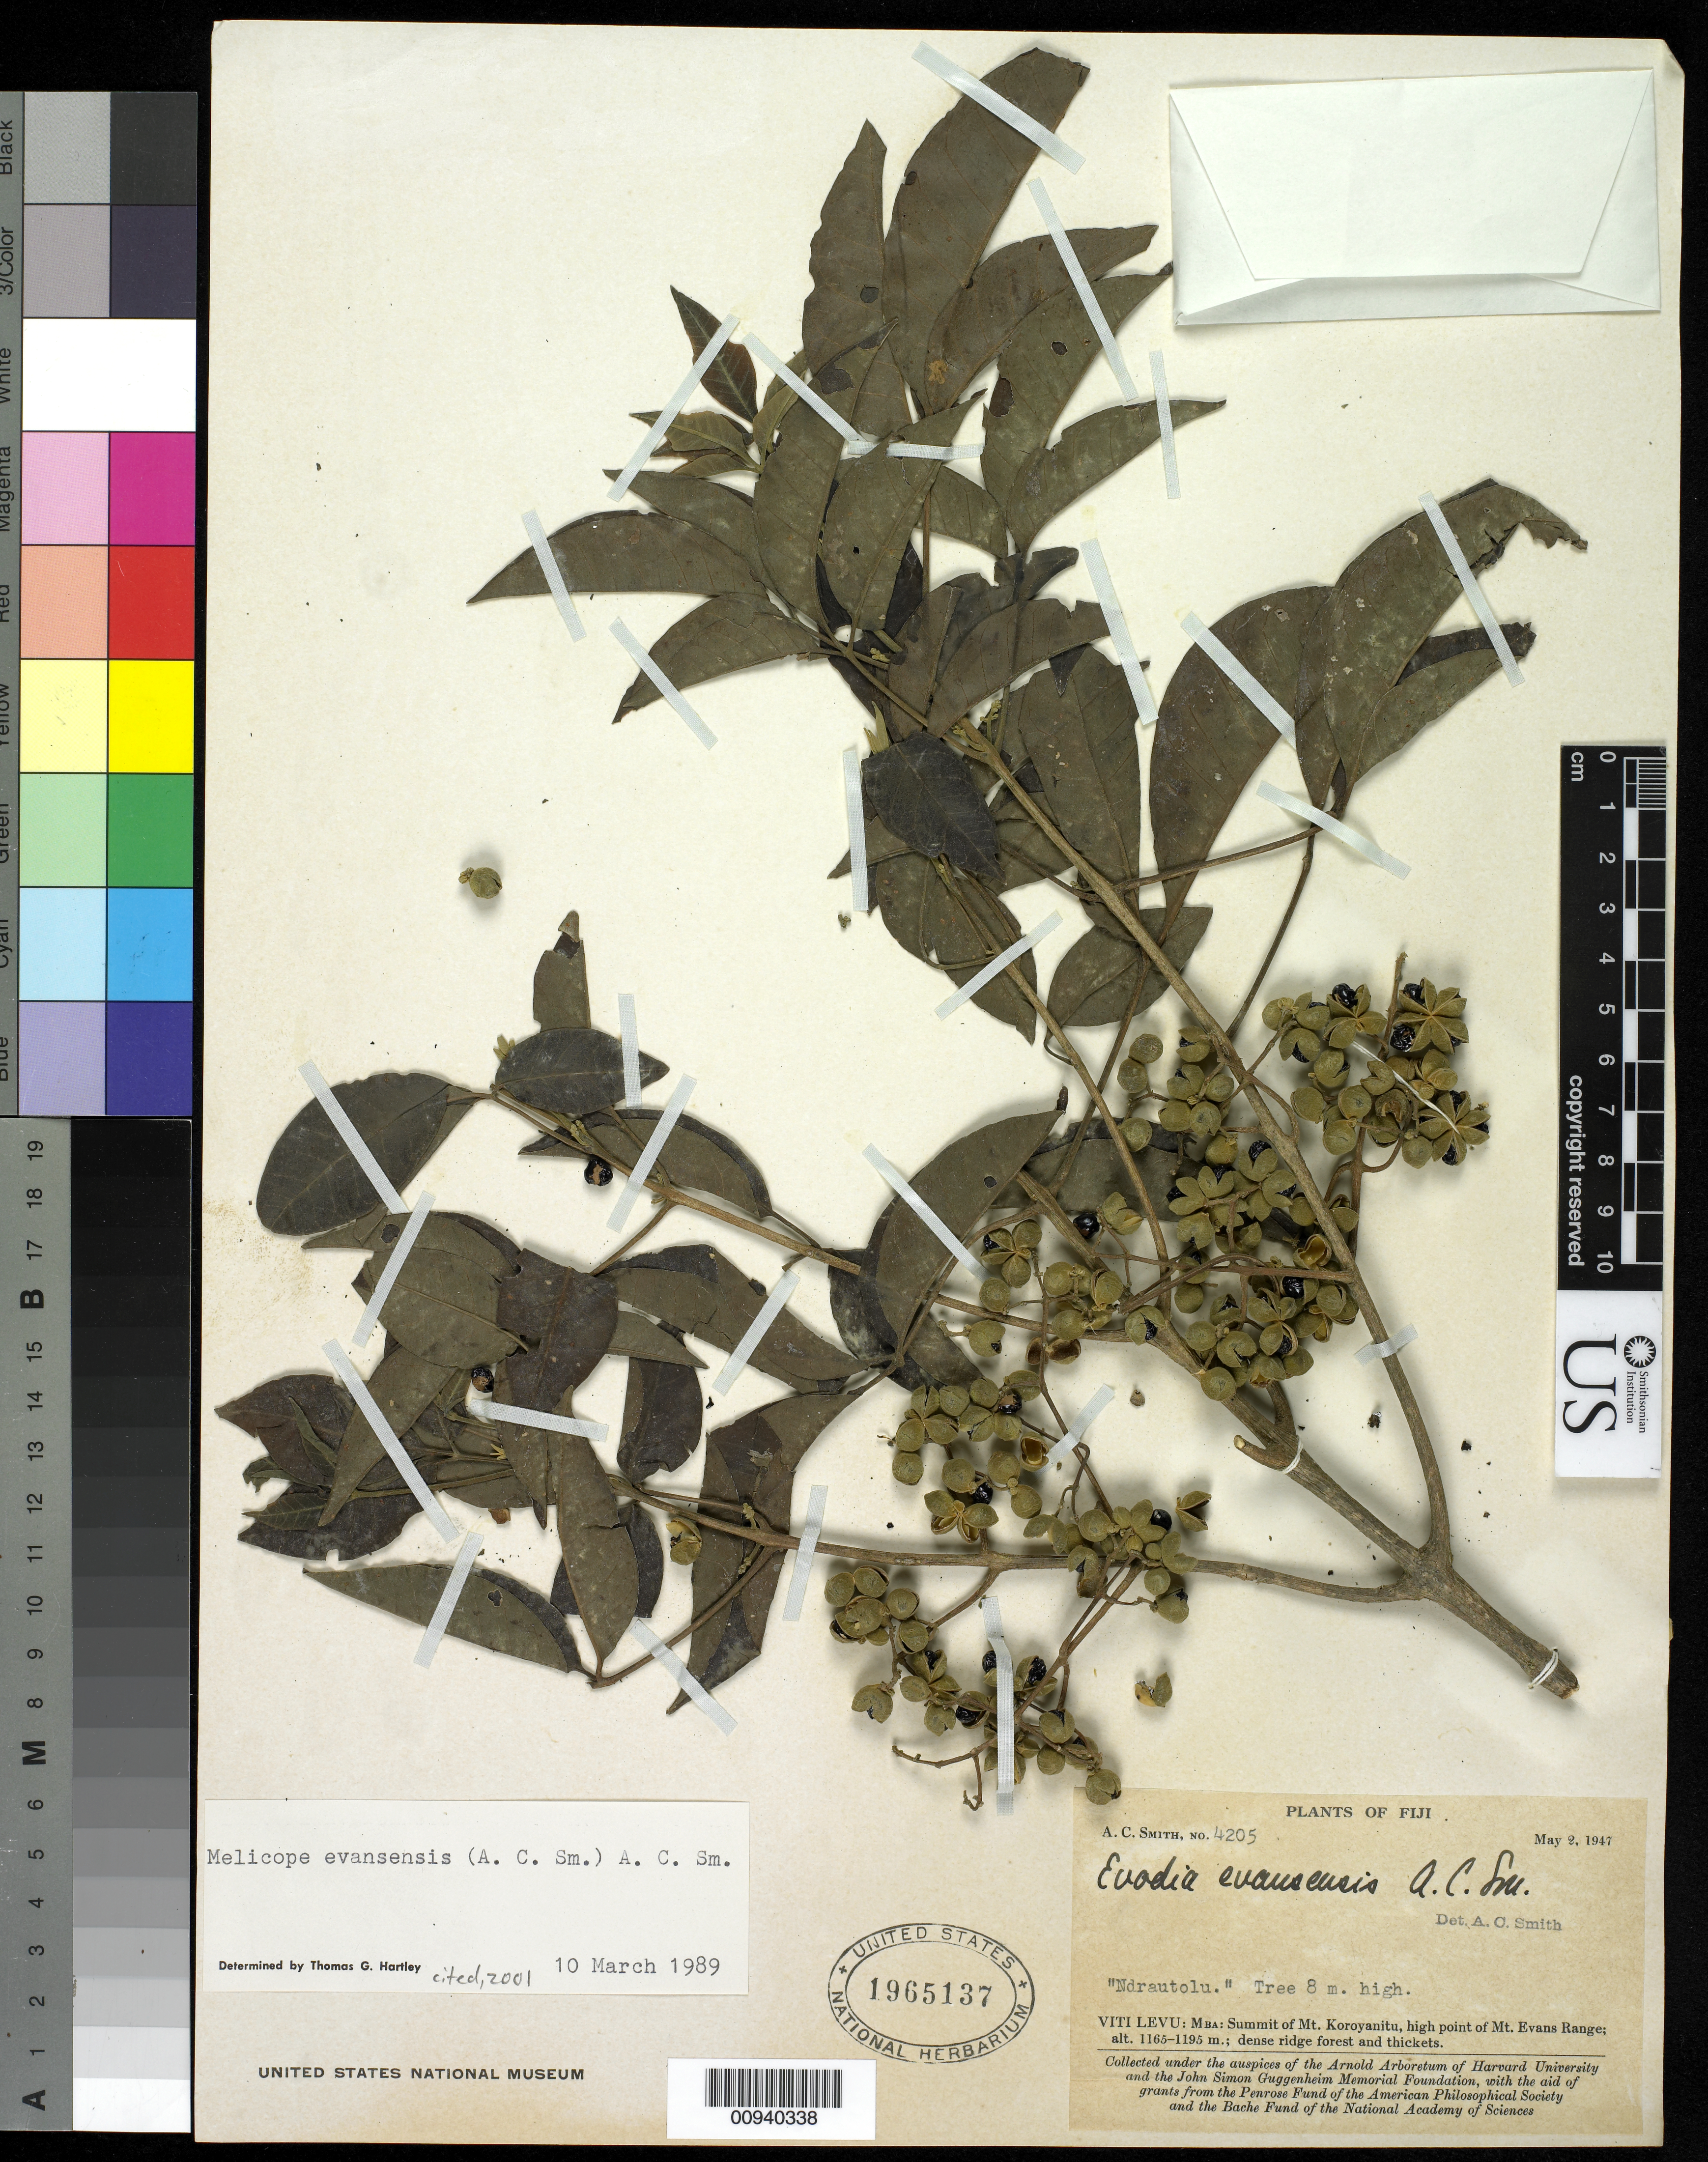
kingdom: Plantae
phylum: Tracheophyta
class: Magnoliopsida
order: Sapindales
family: Rutaceae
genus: Melicope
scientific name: Melicope evansensis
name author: (A.C. Sm.) L.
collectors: C. A. Smith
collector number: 4205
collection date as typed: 02 Mar 1947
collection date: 1947-03-02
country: Fiji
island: Viti Levu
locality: Mba. Summit of Mt. Koroyanitu, high point of Mt. Evans Range.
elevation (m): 1165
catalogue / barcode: US 1965137